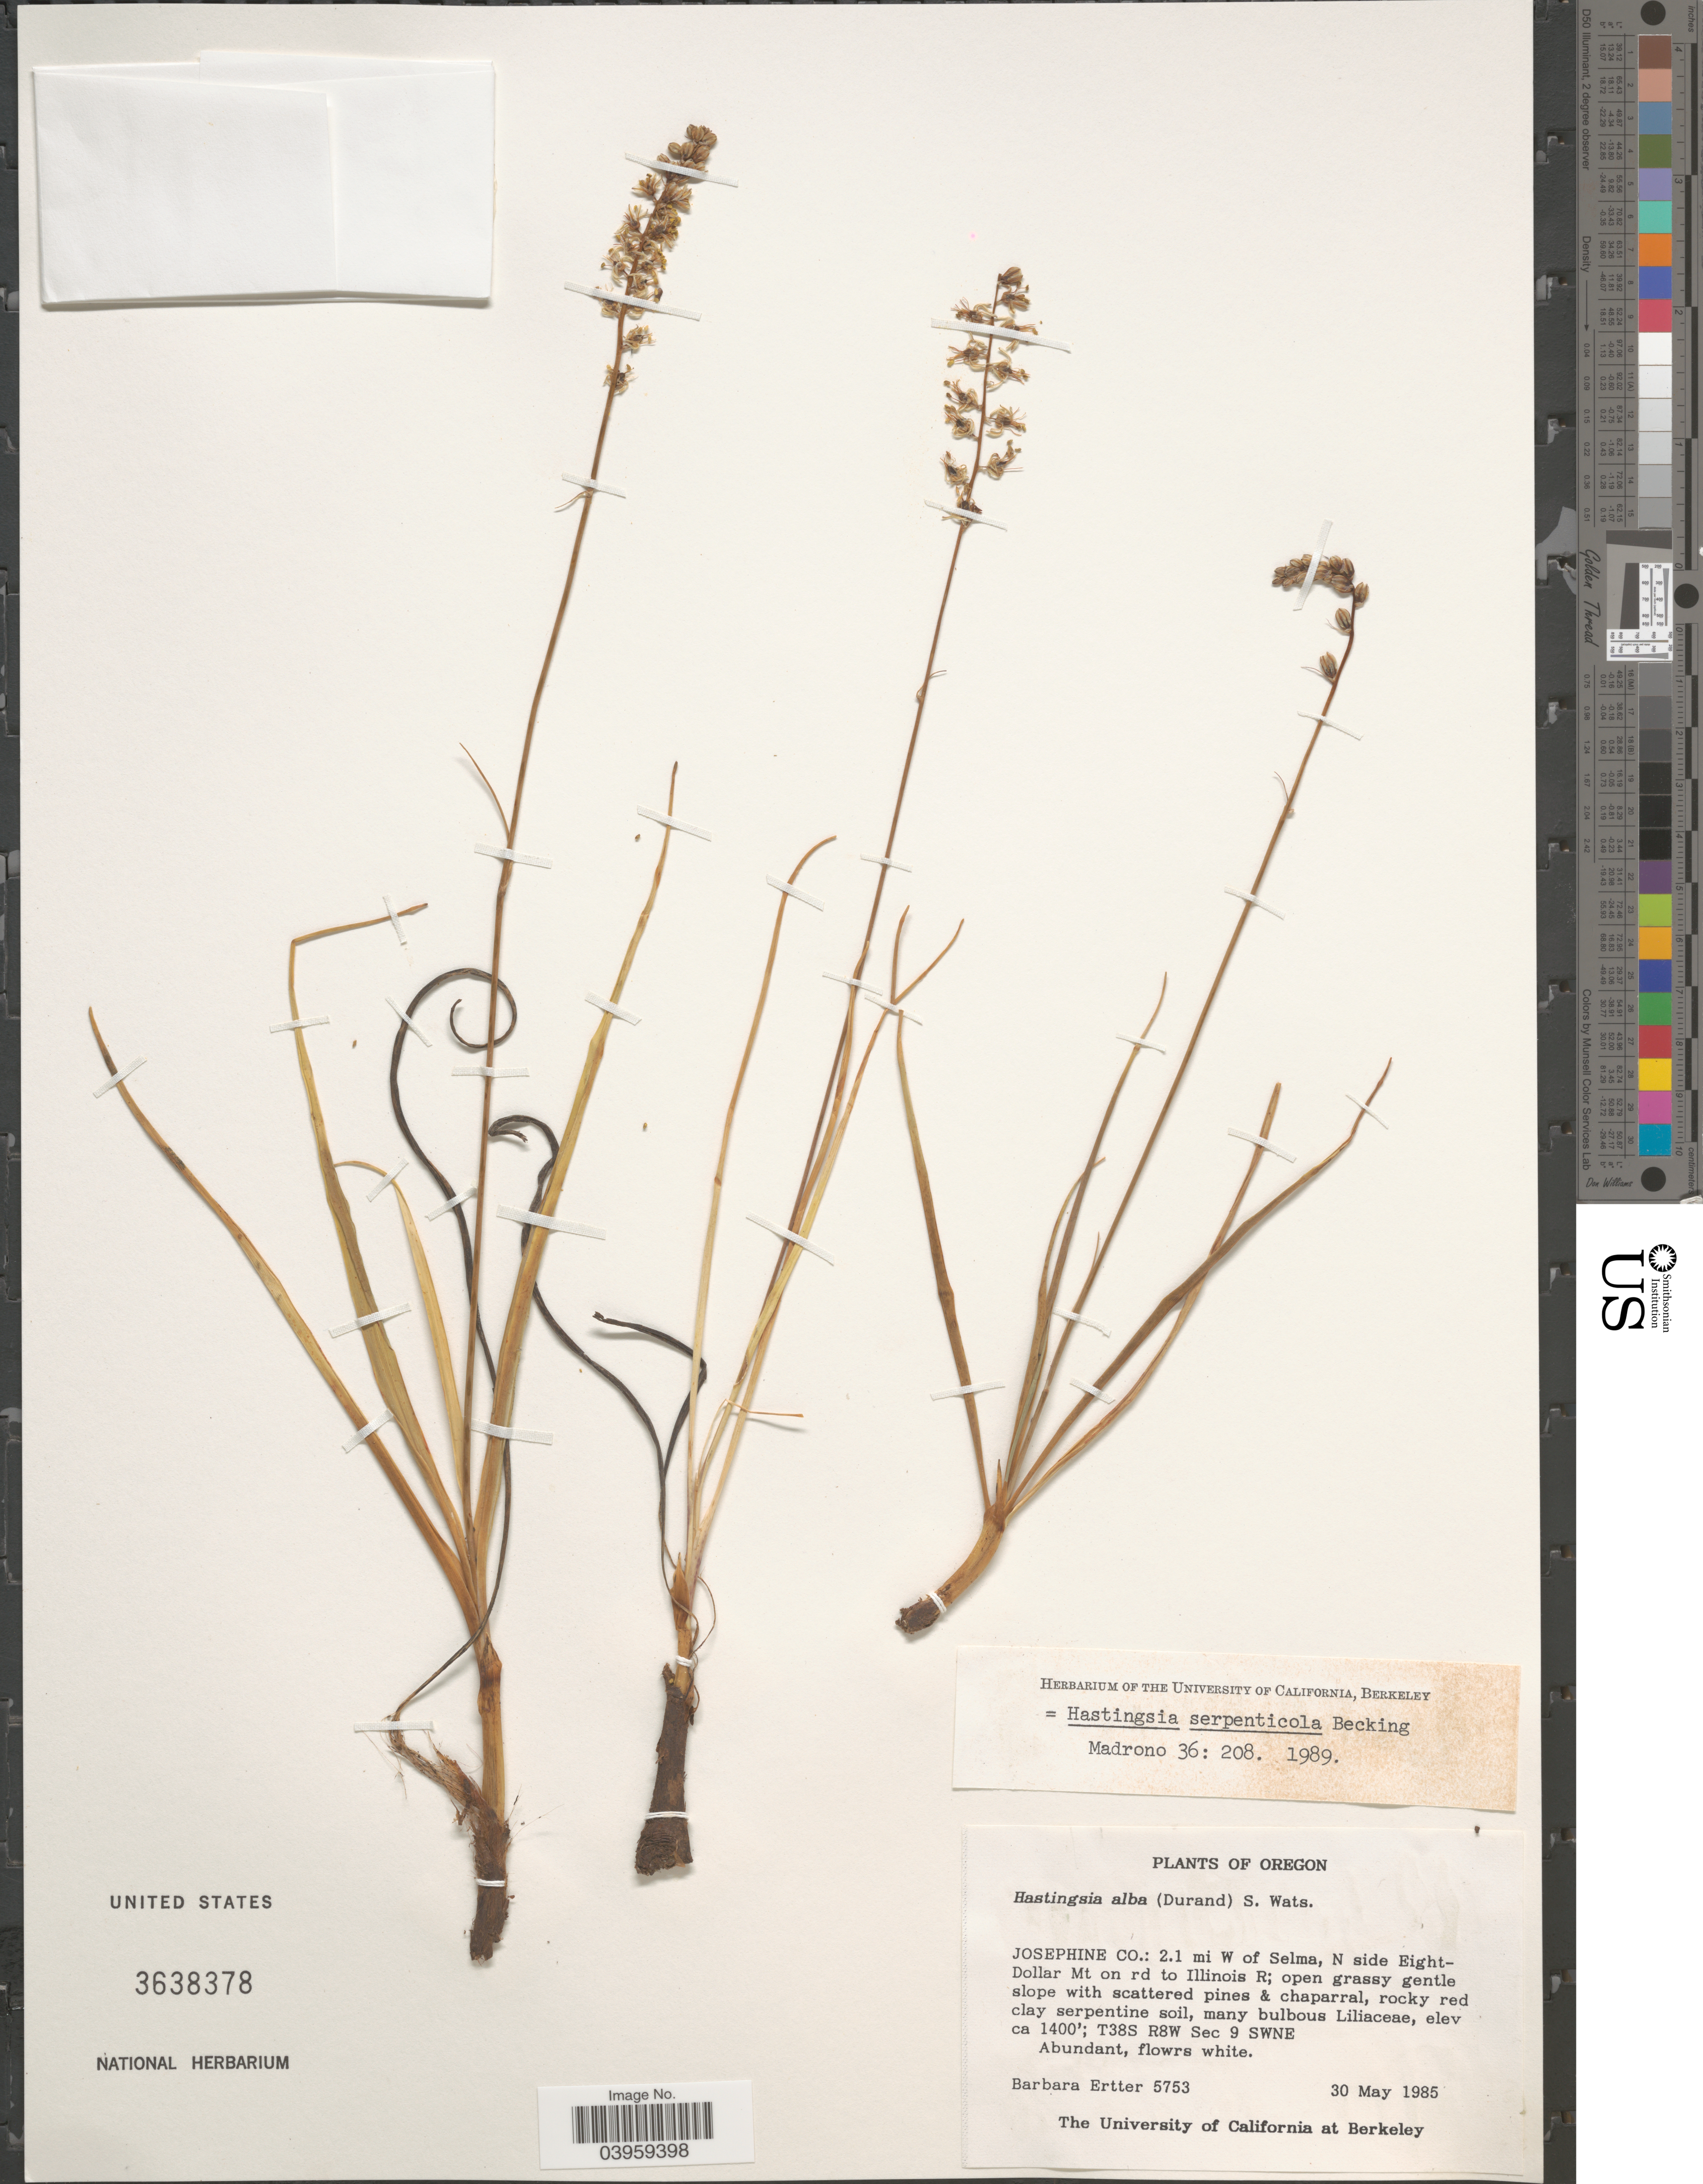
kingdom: Plantae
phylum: Tracheophyta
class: Liliopsida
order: Asparagales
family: Asparagaceae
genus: Hastingsia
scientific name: Hastingsia serpentinicola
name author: Becking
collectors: B. Ertter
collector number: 5753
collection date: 1985-05-30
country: United States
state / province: Oregon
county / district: Josephine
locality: Josephine Co.: 2.1 mi W of Selma, N side Eight-Dollar Mt on rd to Illinois R. T38S R8W Sec 9 SWNE.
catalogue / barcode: US 3638378